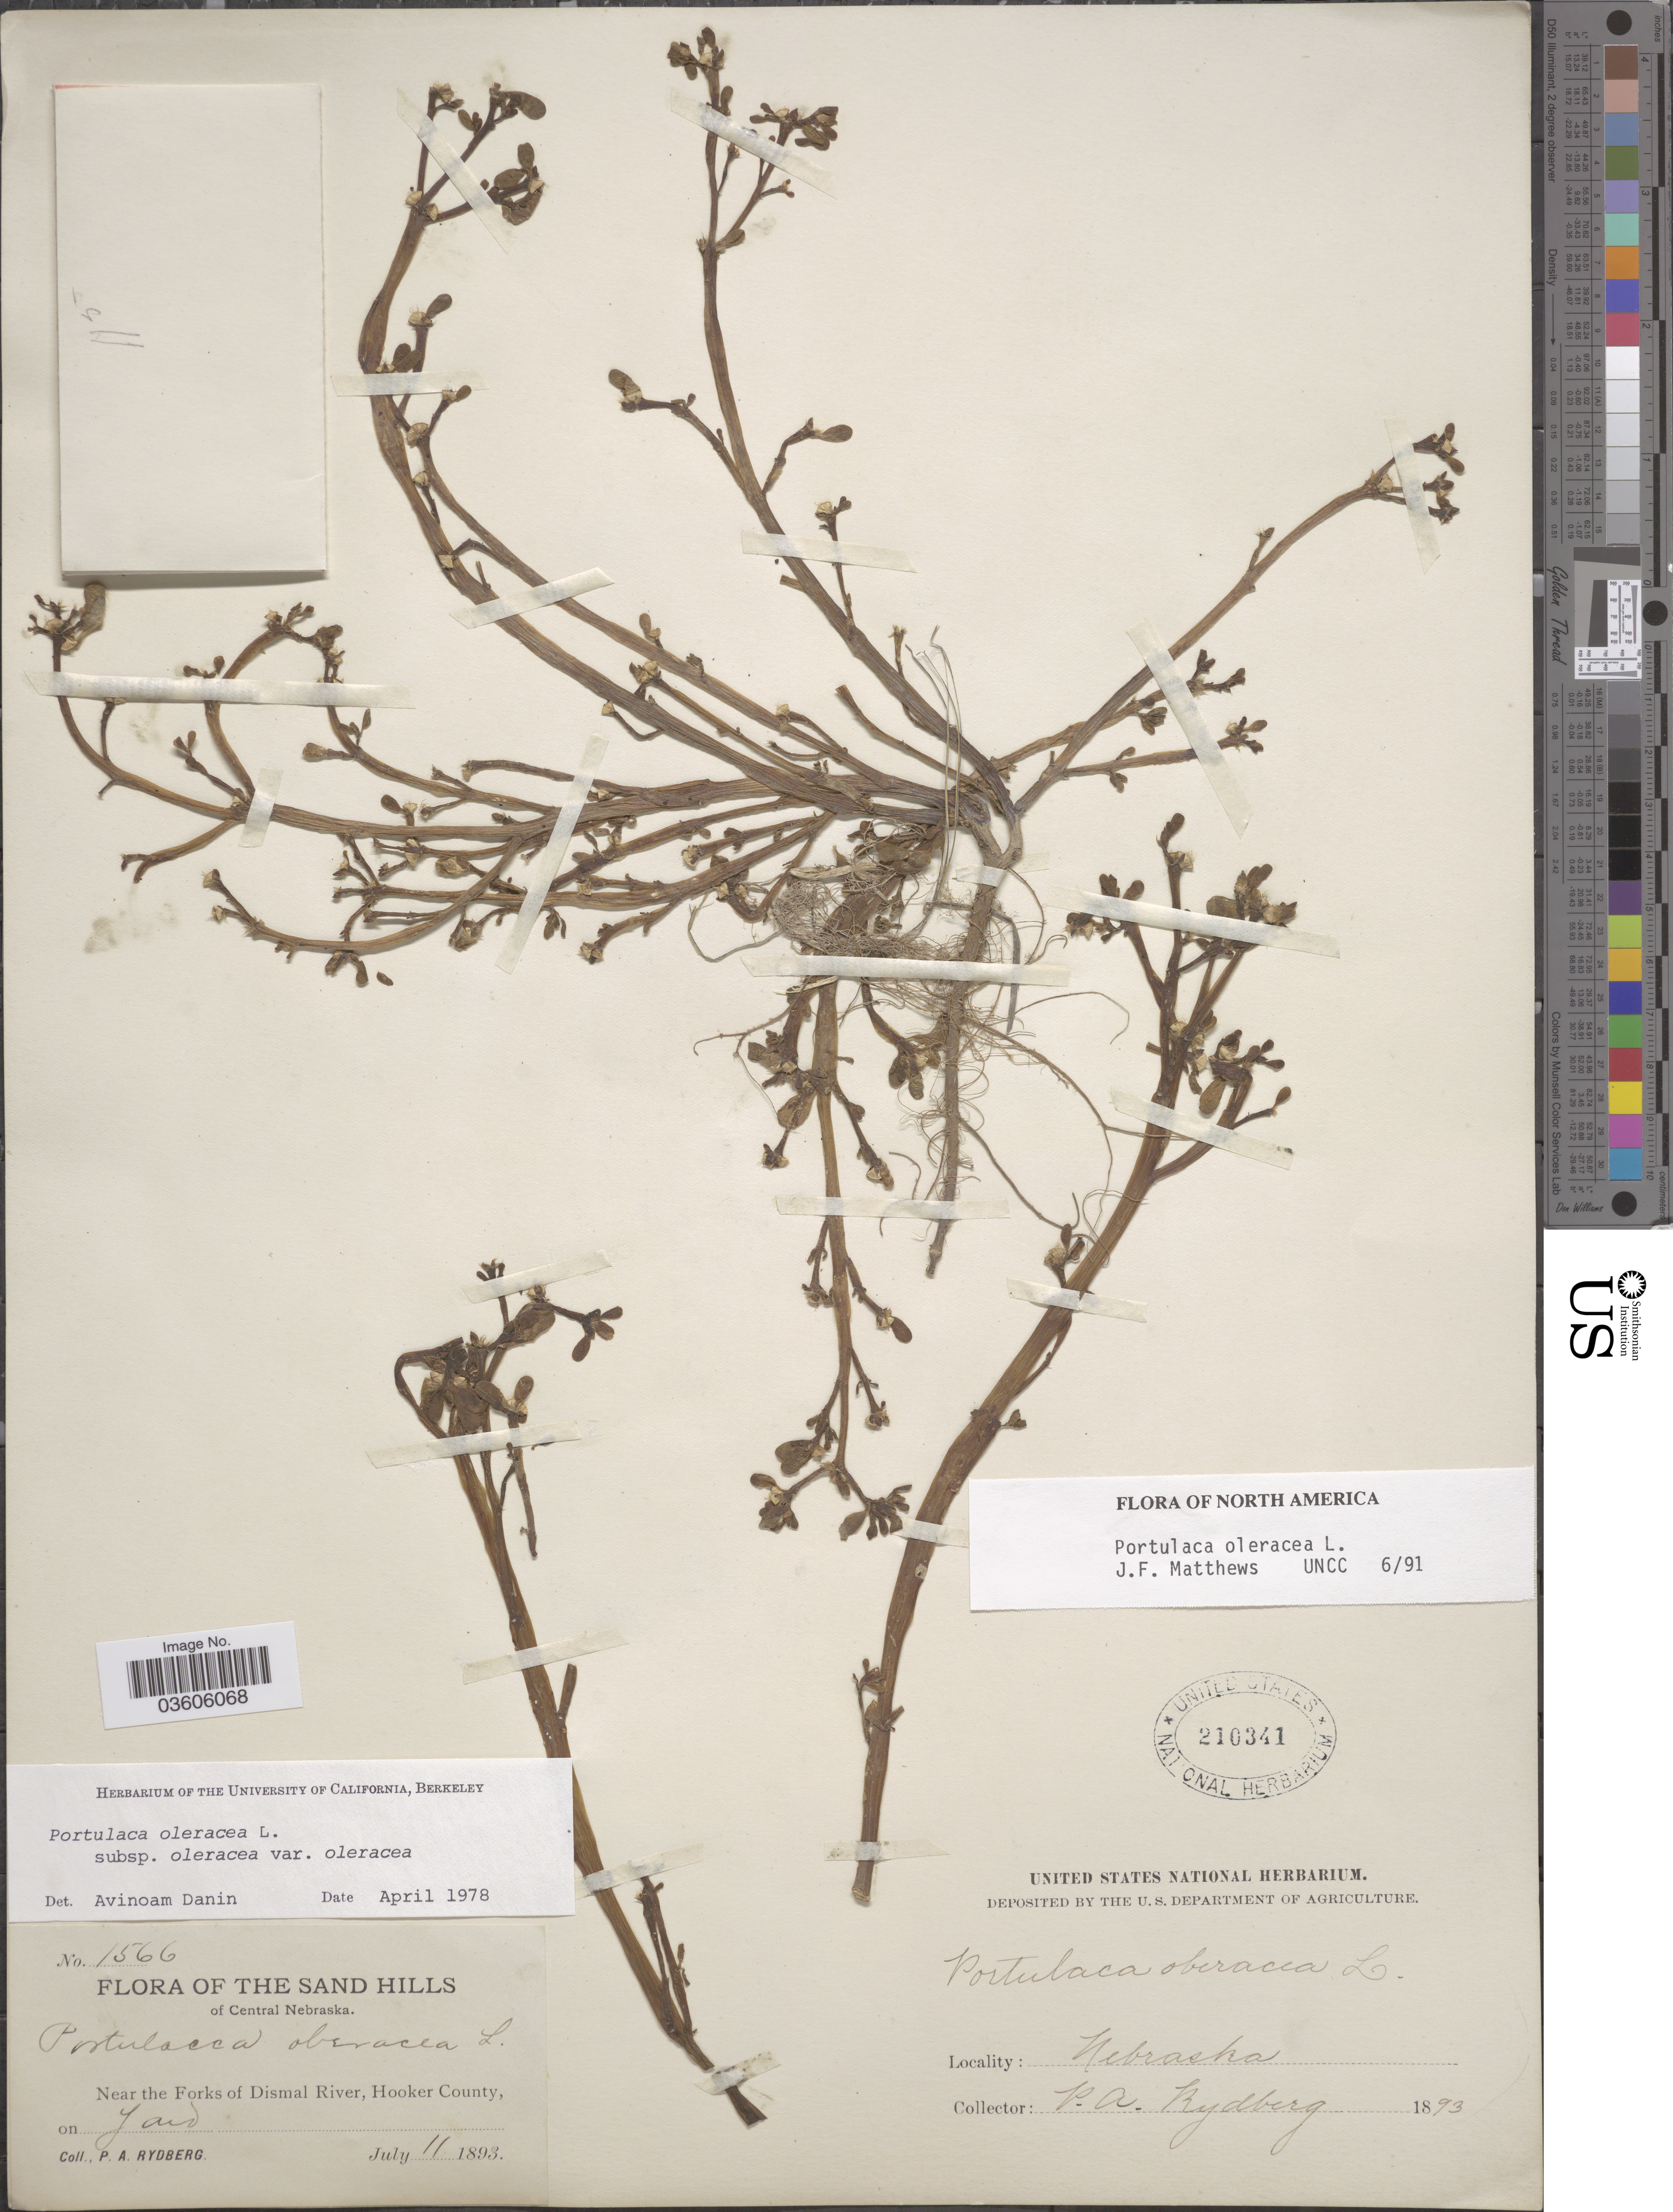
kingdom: Plantae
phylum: Tracheophyta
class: Magnoliopsida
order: Caryophyllales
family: Portulacaceae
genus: Portulaca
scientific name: Portulaca oleracea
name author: L.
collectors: P. A. Rydberg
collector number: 1566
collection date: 1893-07-11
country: United States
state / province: Nebraska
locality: The Sand Hills of Central Nebraska. Near the Forks of Dismal River, Hooker County, on Yard.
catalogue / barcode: US 210341